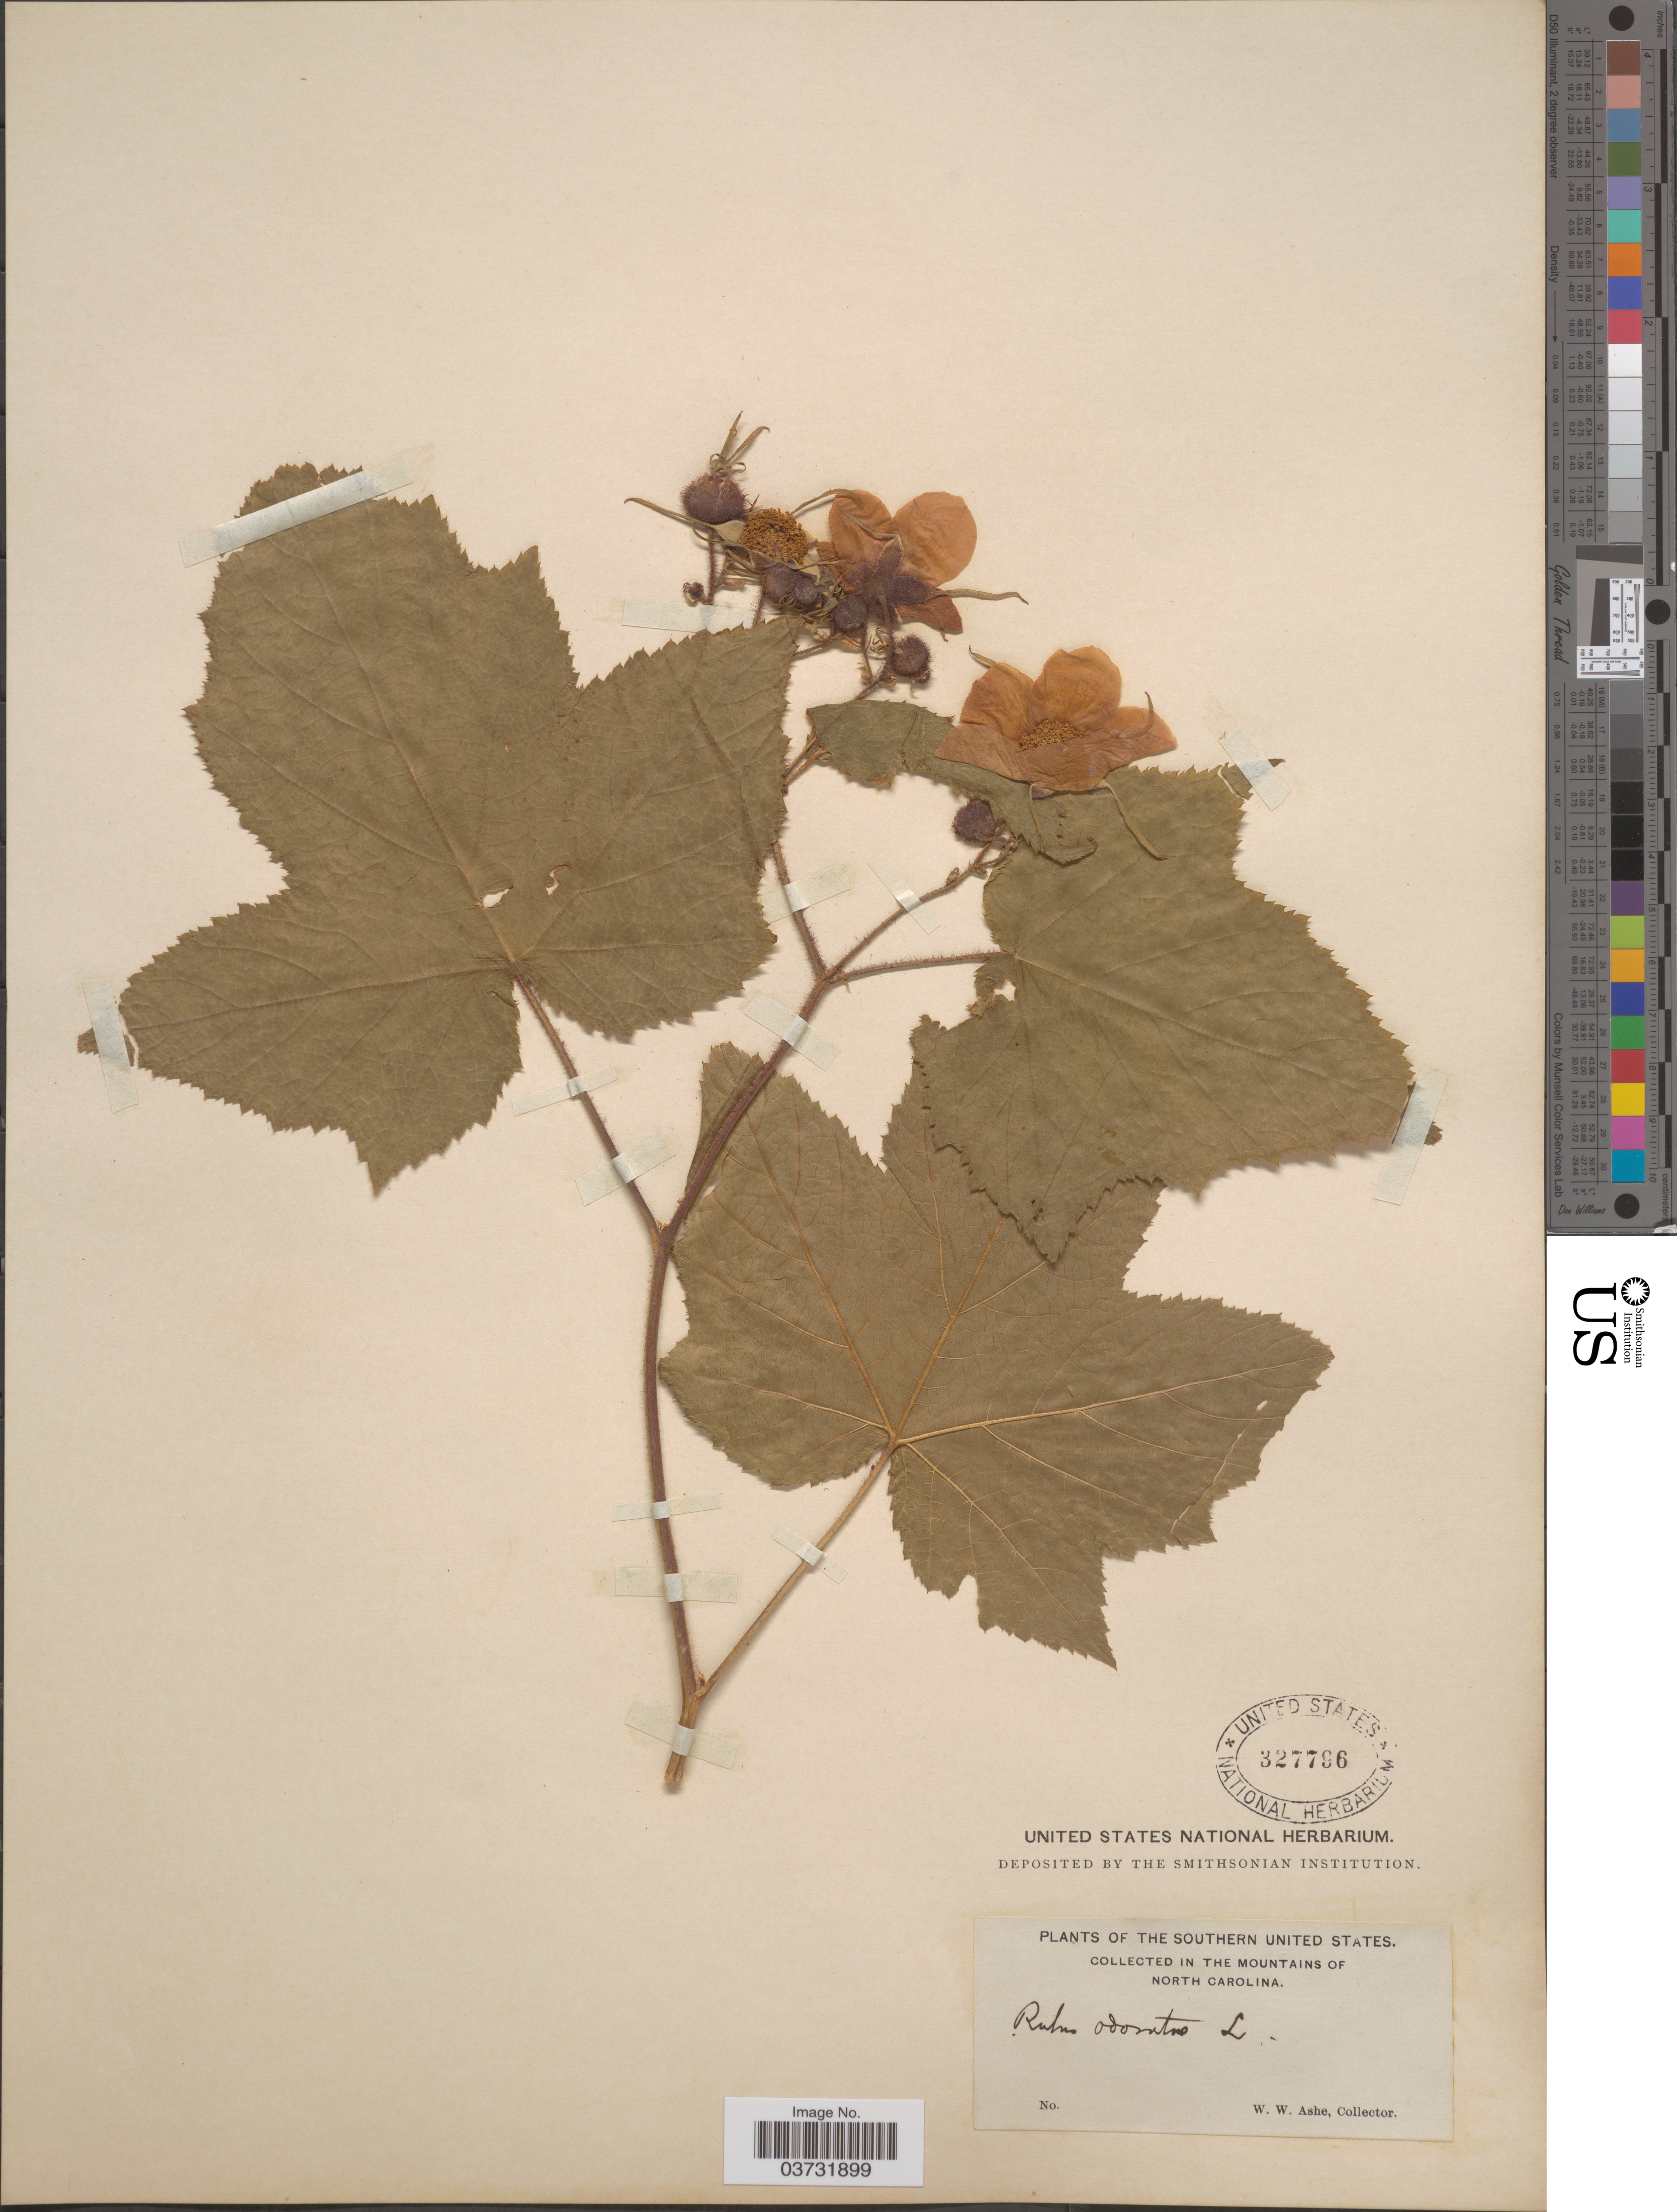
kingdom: Plantae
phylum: Tracheophyta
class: Magnoliopsida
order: Rosales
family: Rosaceae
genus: Rubus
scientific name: Rubus odoratus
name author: L.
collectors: W. W. Ashe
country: United States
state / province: North Carolina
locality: Southern United States. The Mountains of North Carolina.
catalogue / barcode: US 327796